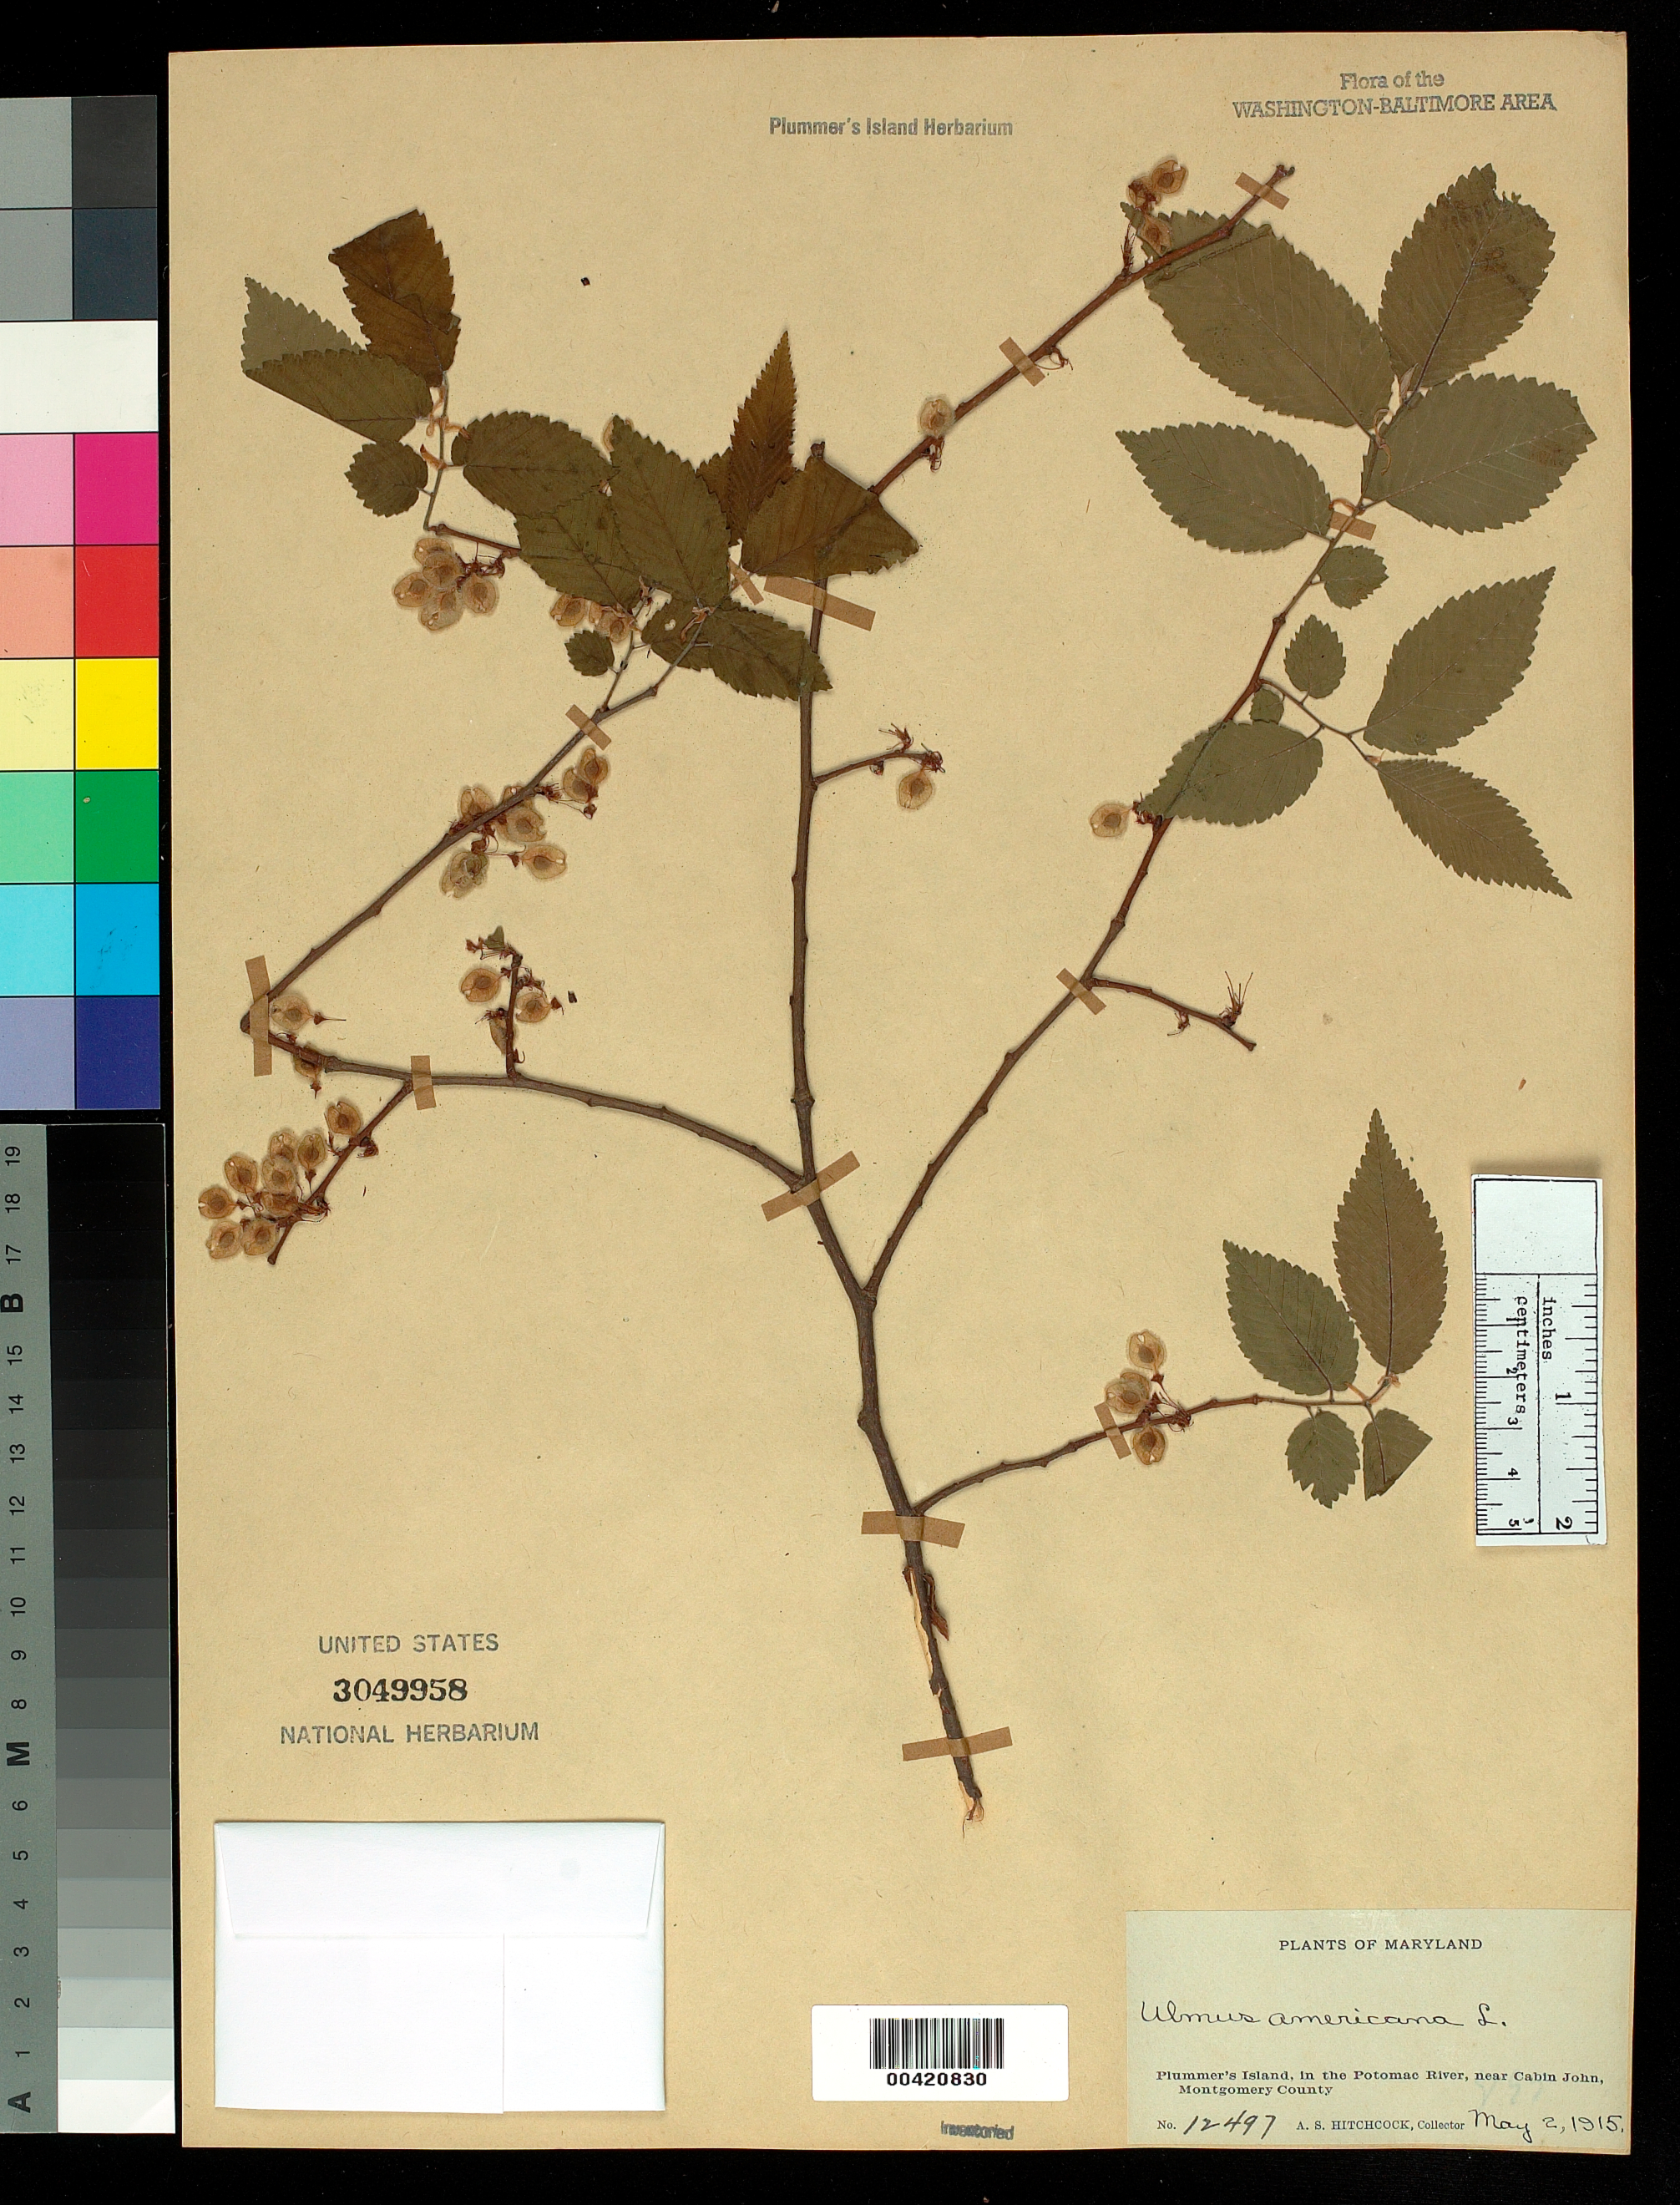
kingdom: Plantae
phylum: Tracheophyta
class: Magnoliopsida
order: Rosales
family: Ulmaceae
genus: Ulmus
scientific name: Ulmus americana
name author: L.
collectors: A. S. Hitchcock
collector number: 12497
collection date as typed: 02 May 1915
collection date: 1915-05-02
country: United States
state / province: Maryland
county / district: Montgomery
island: Plummers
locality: Plummer's Island C. & O. Canal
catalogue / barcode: US 3049958